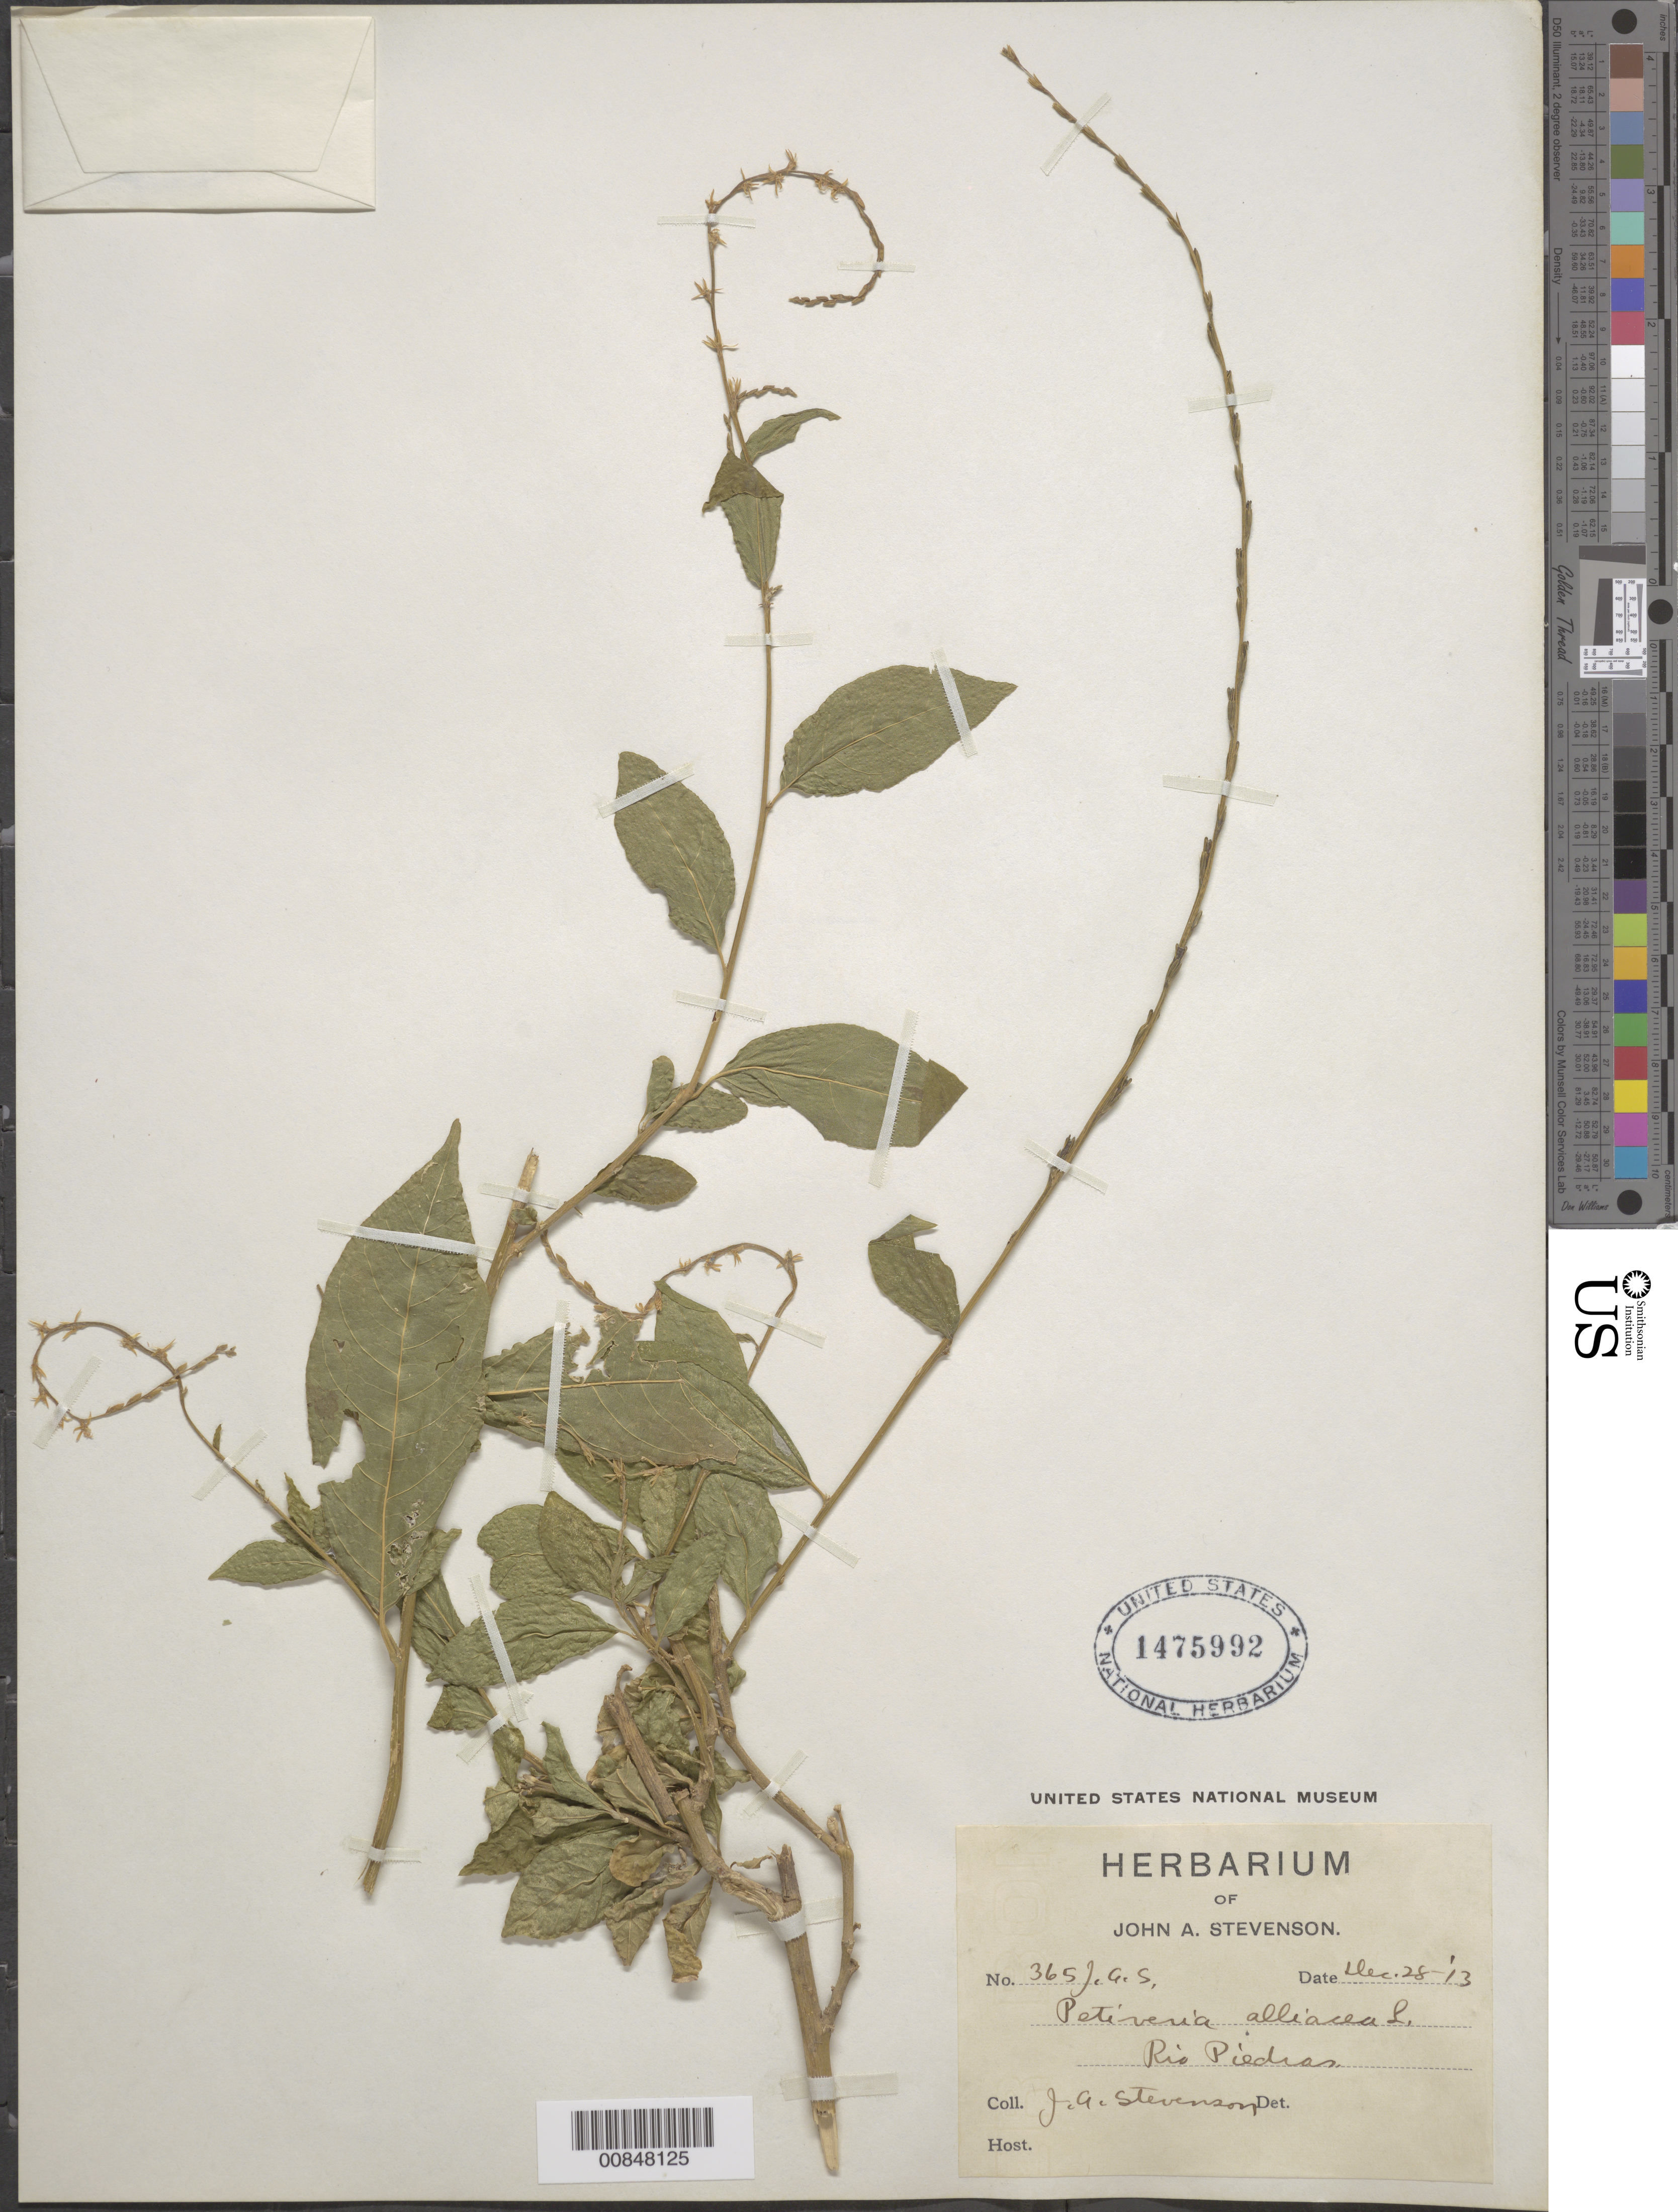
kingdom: Plantae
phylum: Tracheophyta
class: Magnoliopsida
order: Caryophyllales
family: Phytolaccaceae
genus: Petiveria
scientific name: Petiveria alliacea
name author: L.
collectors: J. Stevenson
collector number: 365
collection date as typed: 28 Dec 1913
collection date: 1913-12-28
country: Puerto Rico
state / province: San Juan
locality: Río Piedras.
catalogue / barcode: US 1475992